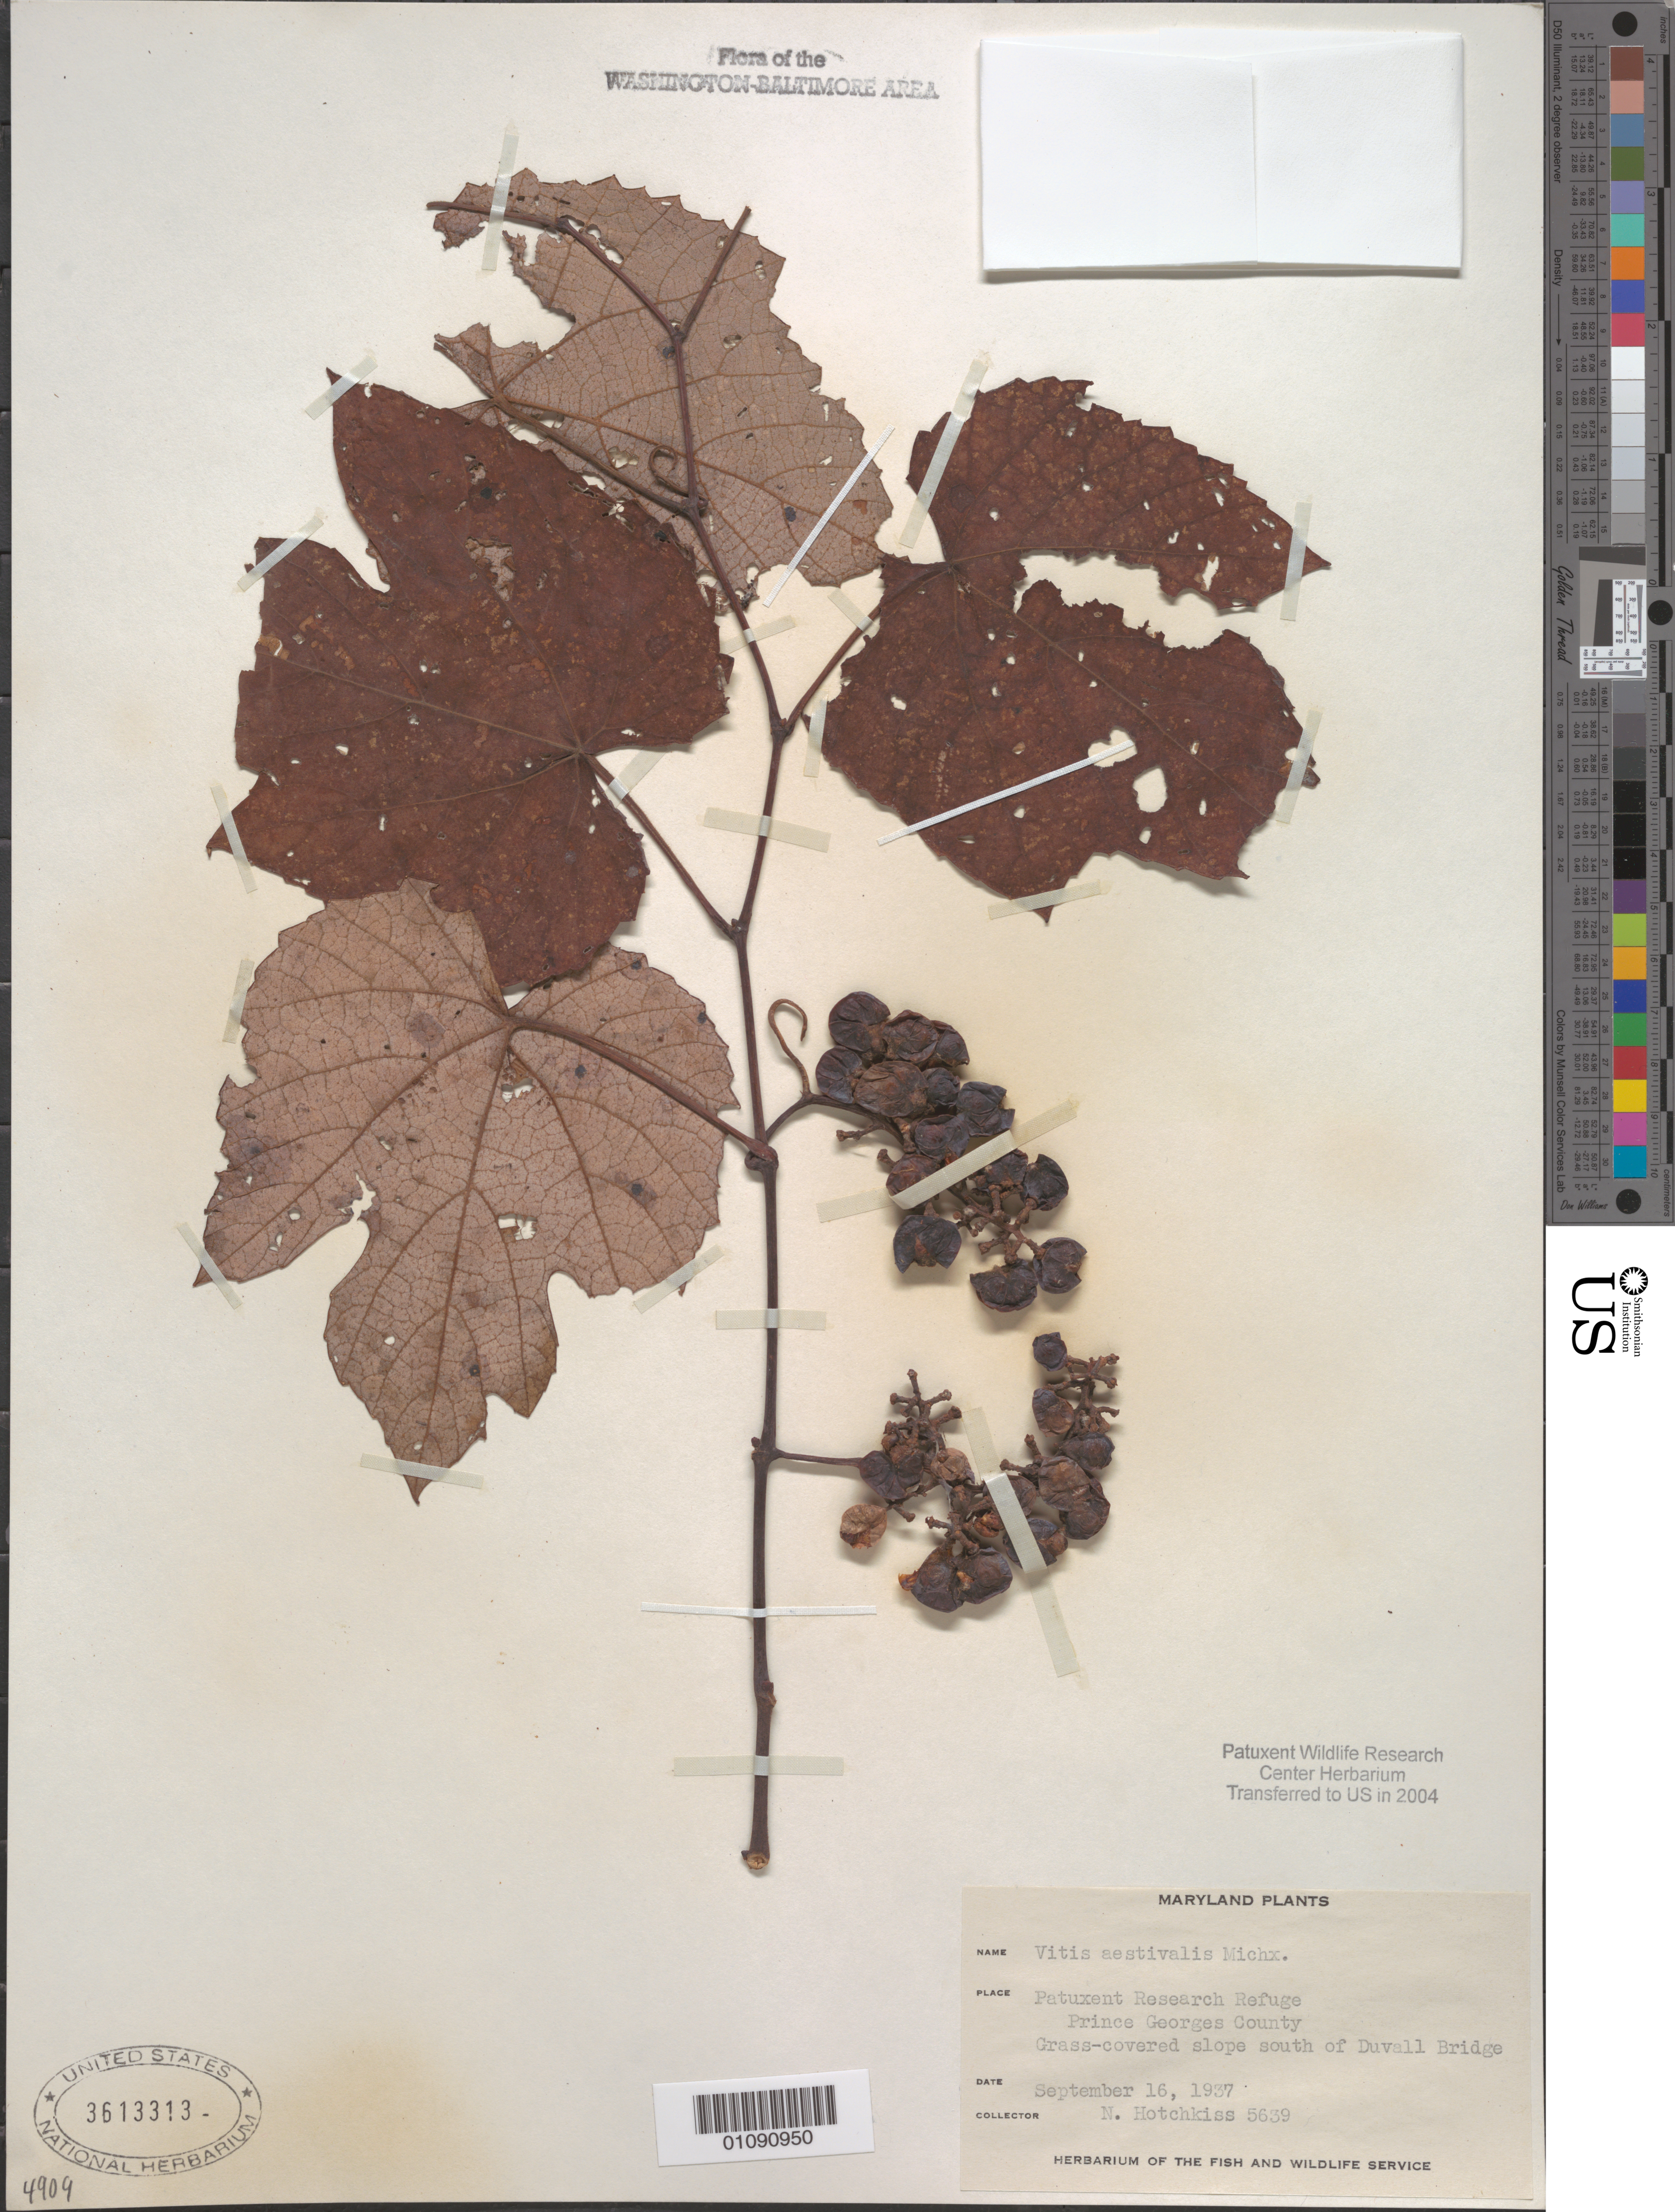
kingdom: Plantae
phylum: Tracheophyta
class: Magnoliopsida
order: Vitales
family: Vitaceae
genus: Vitis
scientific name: Vitis aestivalis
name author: Michx.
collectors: N. Hotchkiss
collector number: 5639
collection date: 1937-09-16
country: United States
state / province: Maryland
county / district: Prince George's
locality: Patuxent Wildlife Refuge. S. of Duvall Bridge.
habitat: Grass-covered slope.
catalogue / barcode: US 3613313